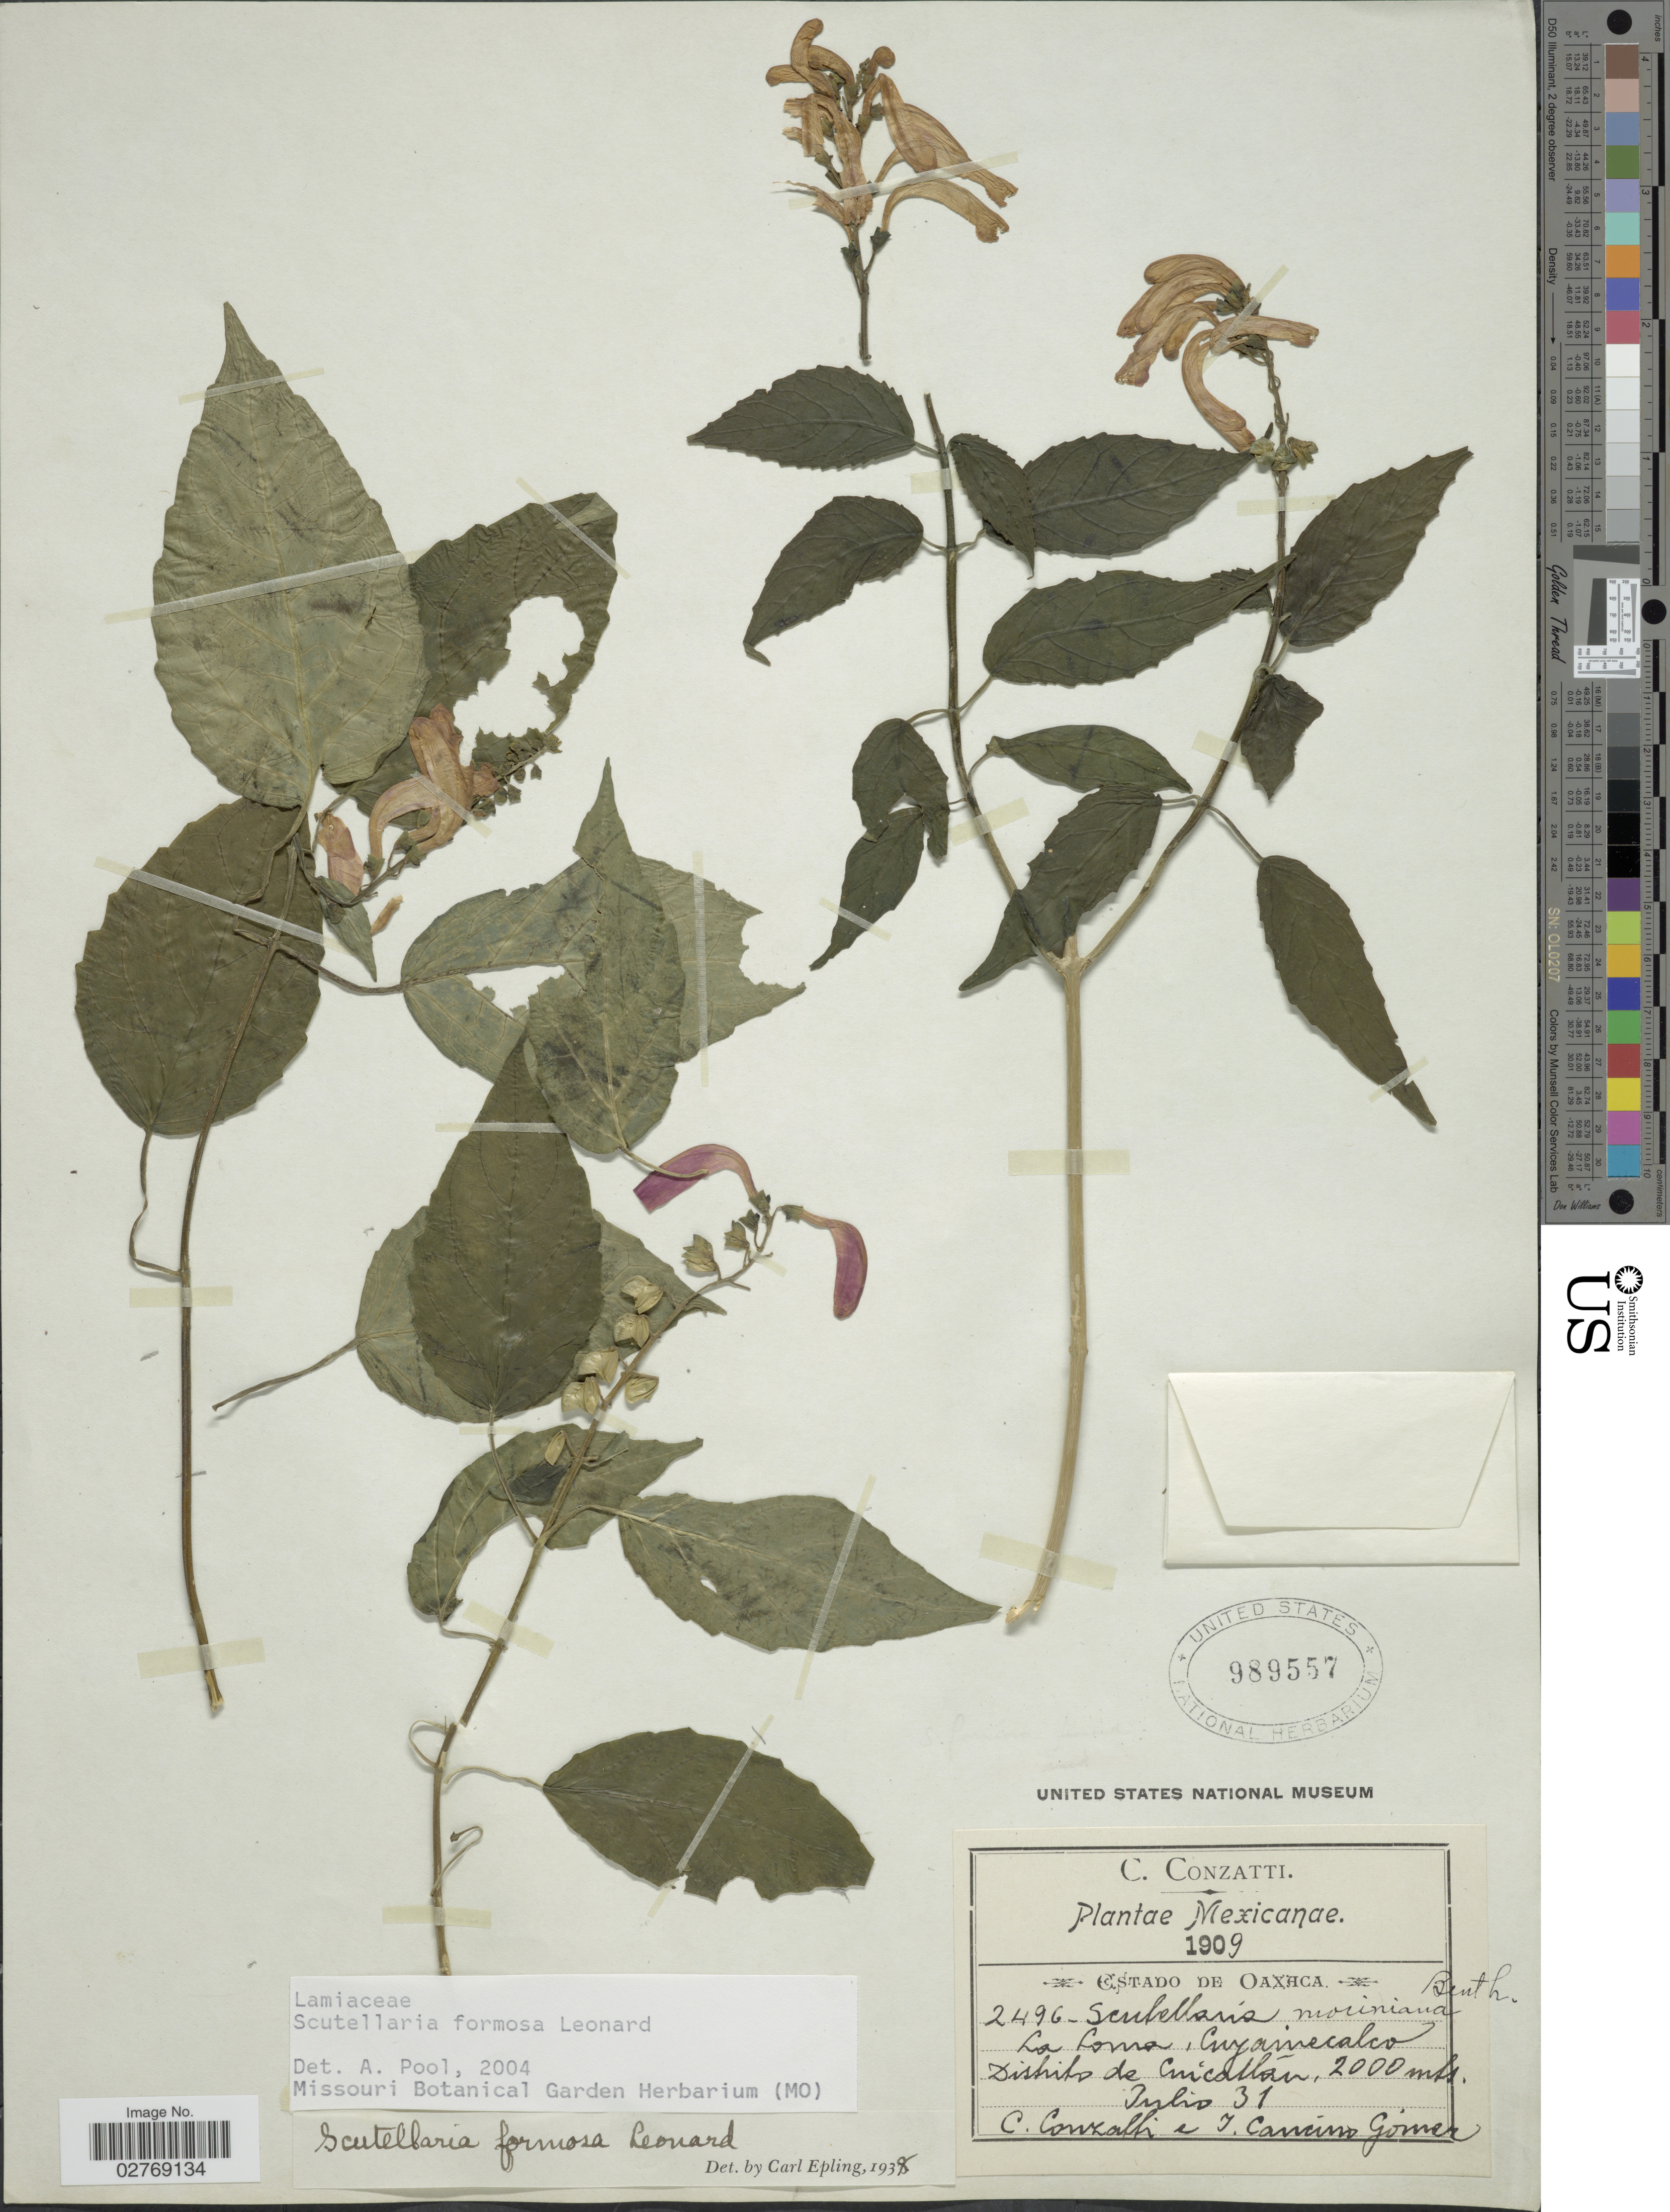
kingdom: Plantae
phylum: Tracheophyta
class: Magnoliopsida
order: Lamiales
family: Lamiaceae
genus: Scutellaria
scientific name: Scutellaria formosa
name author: Leonard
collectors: C. Conzatti & Cancino Gómez, I.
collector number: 2496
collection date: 1909-07-31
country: Mexico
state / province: Oaxaca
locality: La Loma, Cuyamecalco. Distrito de Cuicatlán.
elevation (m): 2000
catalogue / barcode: US 989557